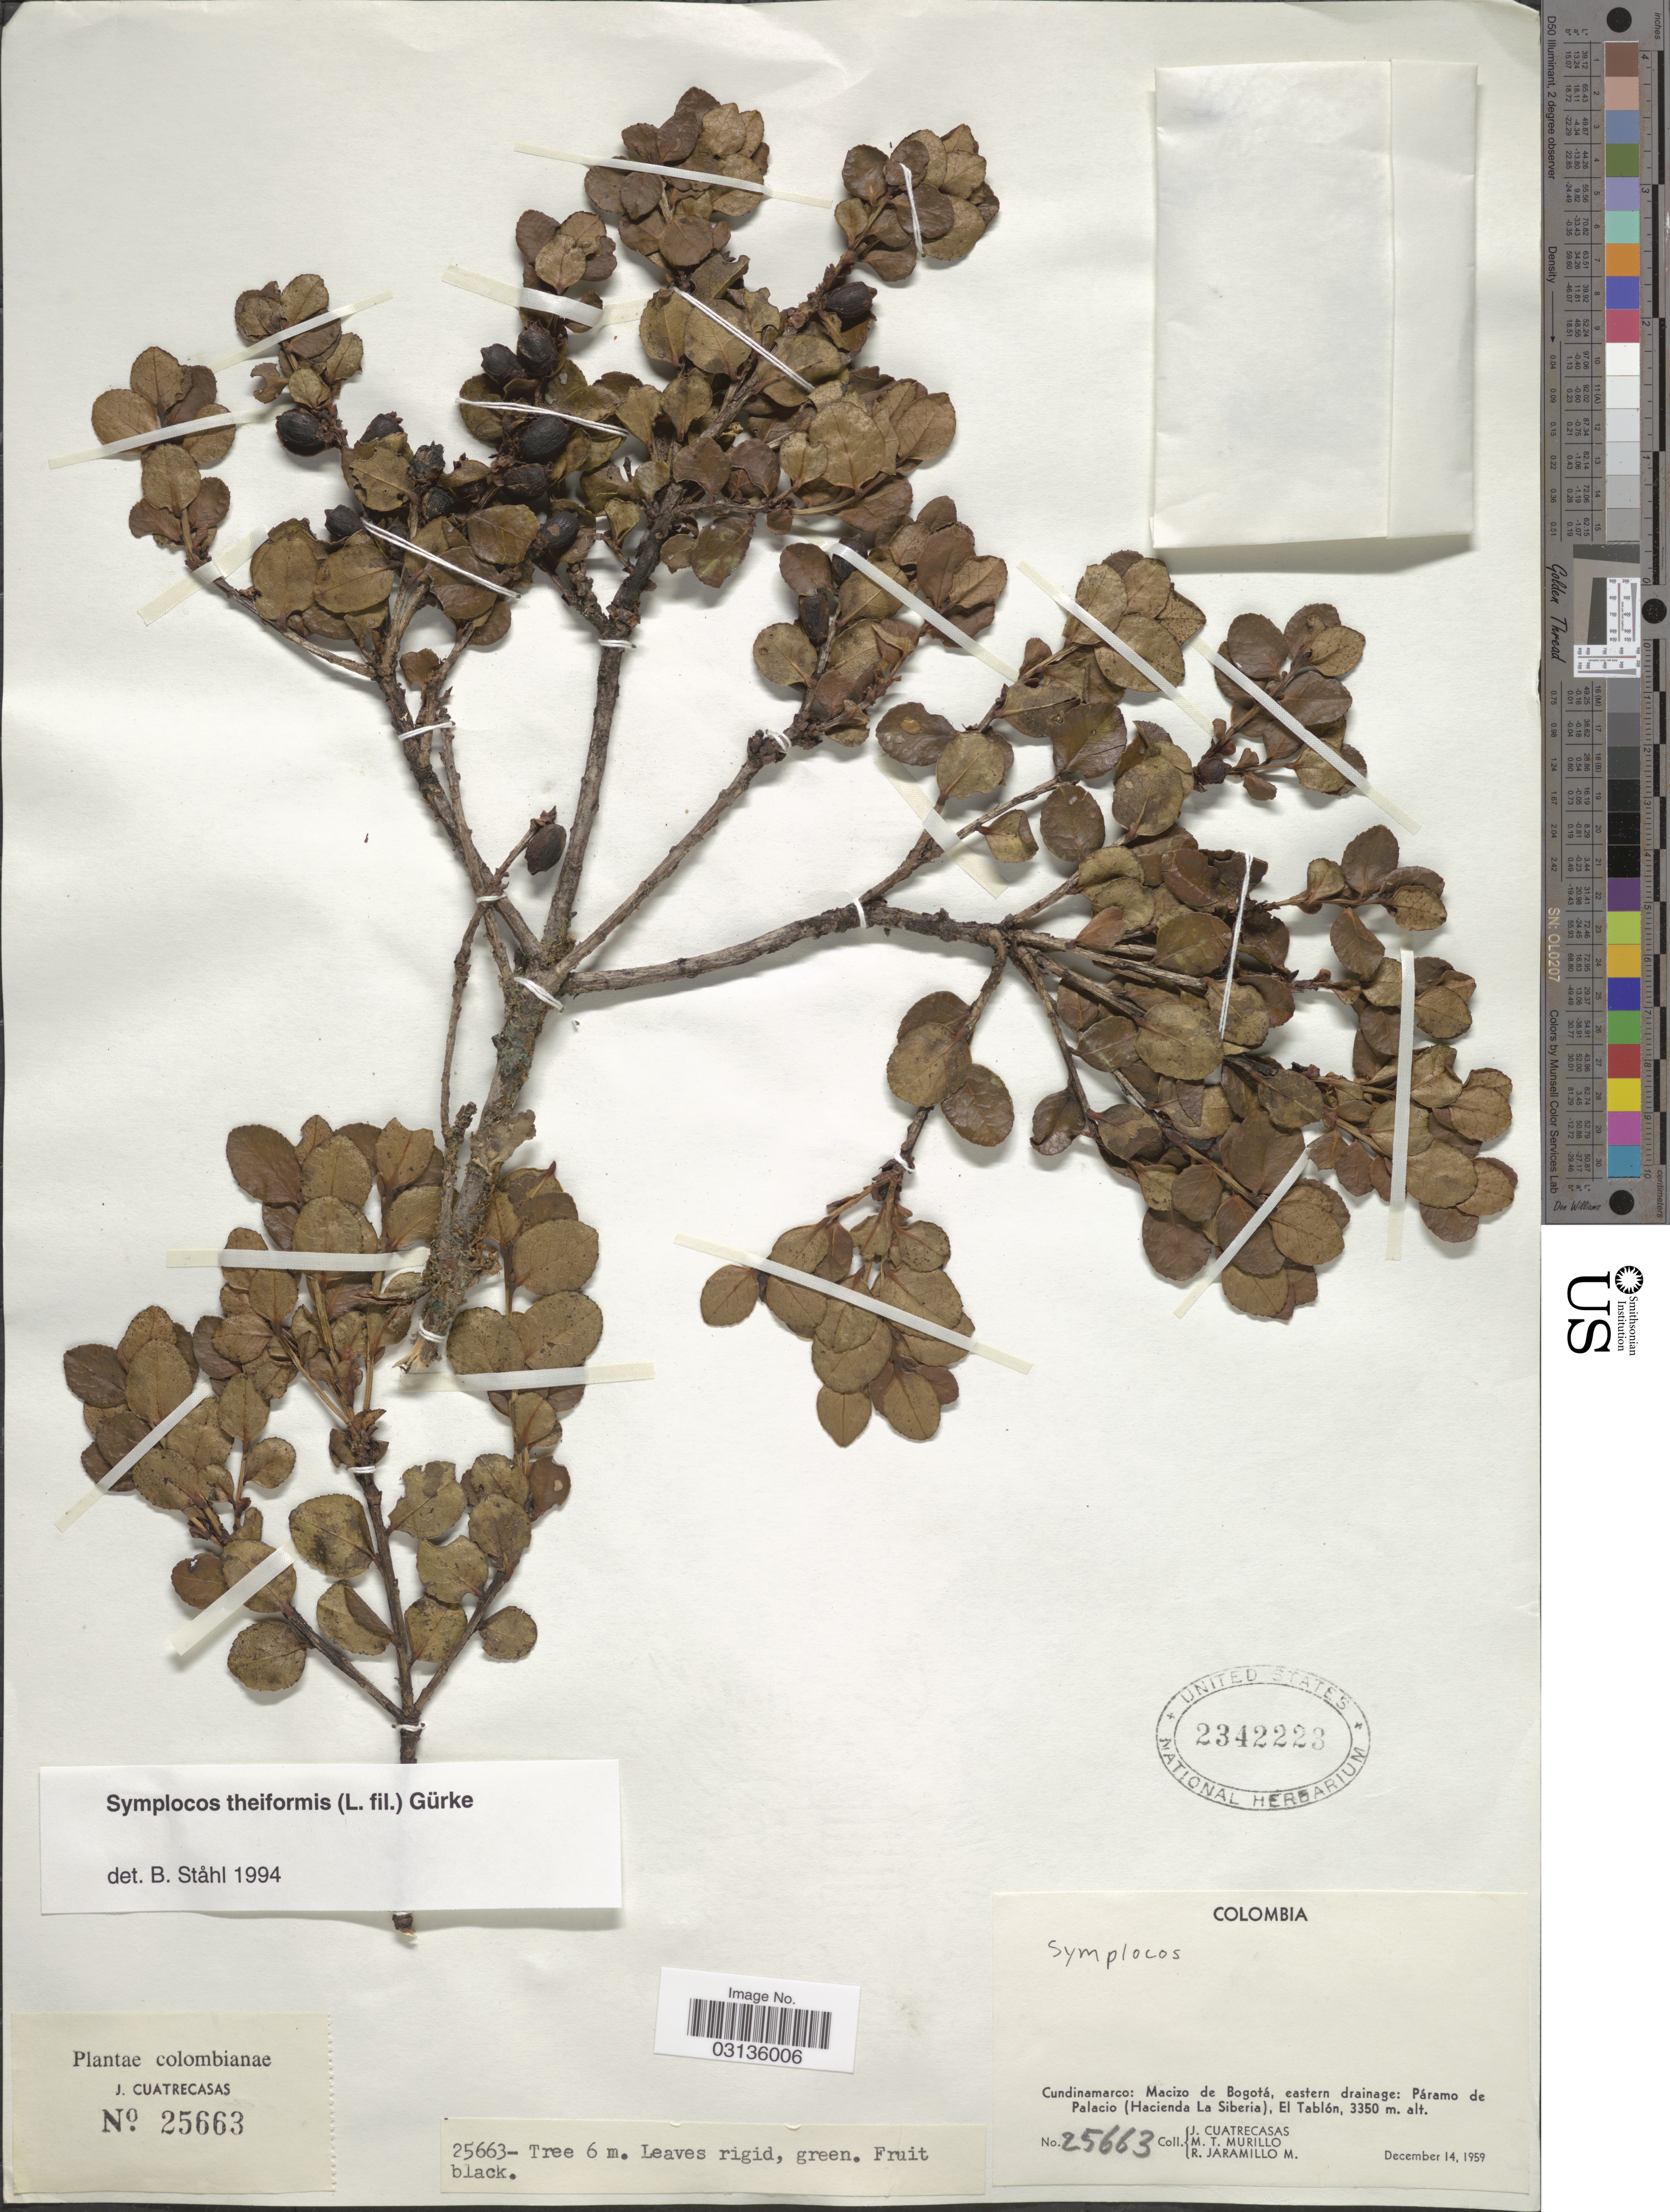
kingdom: Plantae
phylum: Tracheophyta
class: Magnoliopsida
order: Ericales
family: Symplocaceae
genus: Symplocos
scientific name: Symplocos theiformis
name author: (L. f.) Oken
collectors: J. Cuatrecasas, M. Murillo & R. Jaramillo M.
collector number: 25663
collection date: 1959-12-14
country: Colombia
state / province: Cundinamarca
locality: Macizo de Bogotá, eastern drainage: Páramo de Palacio (Hacienda La Siberia), El Tablón.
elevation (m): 3350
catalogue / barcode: US 2342223